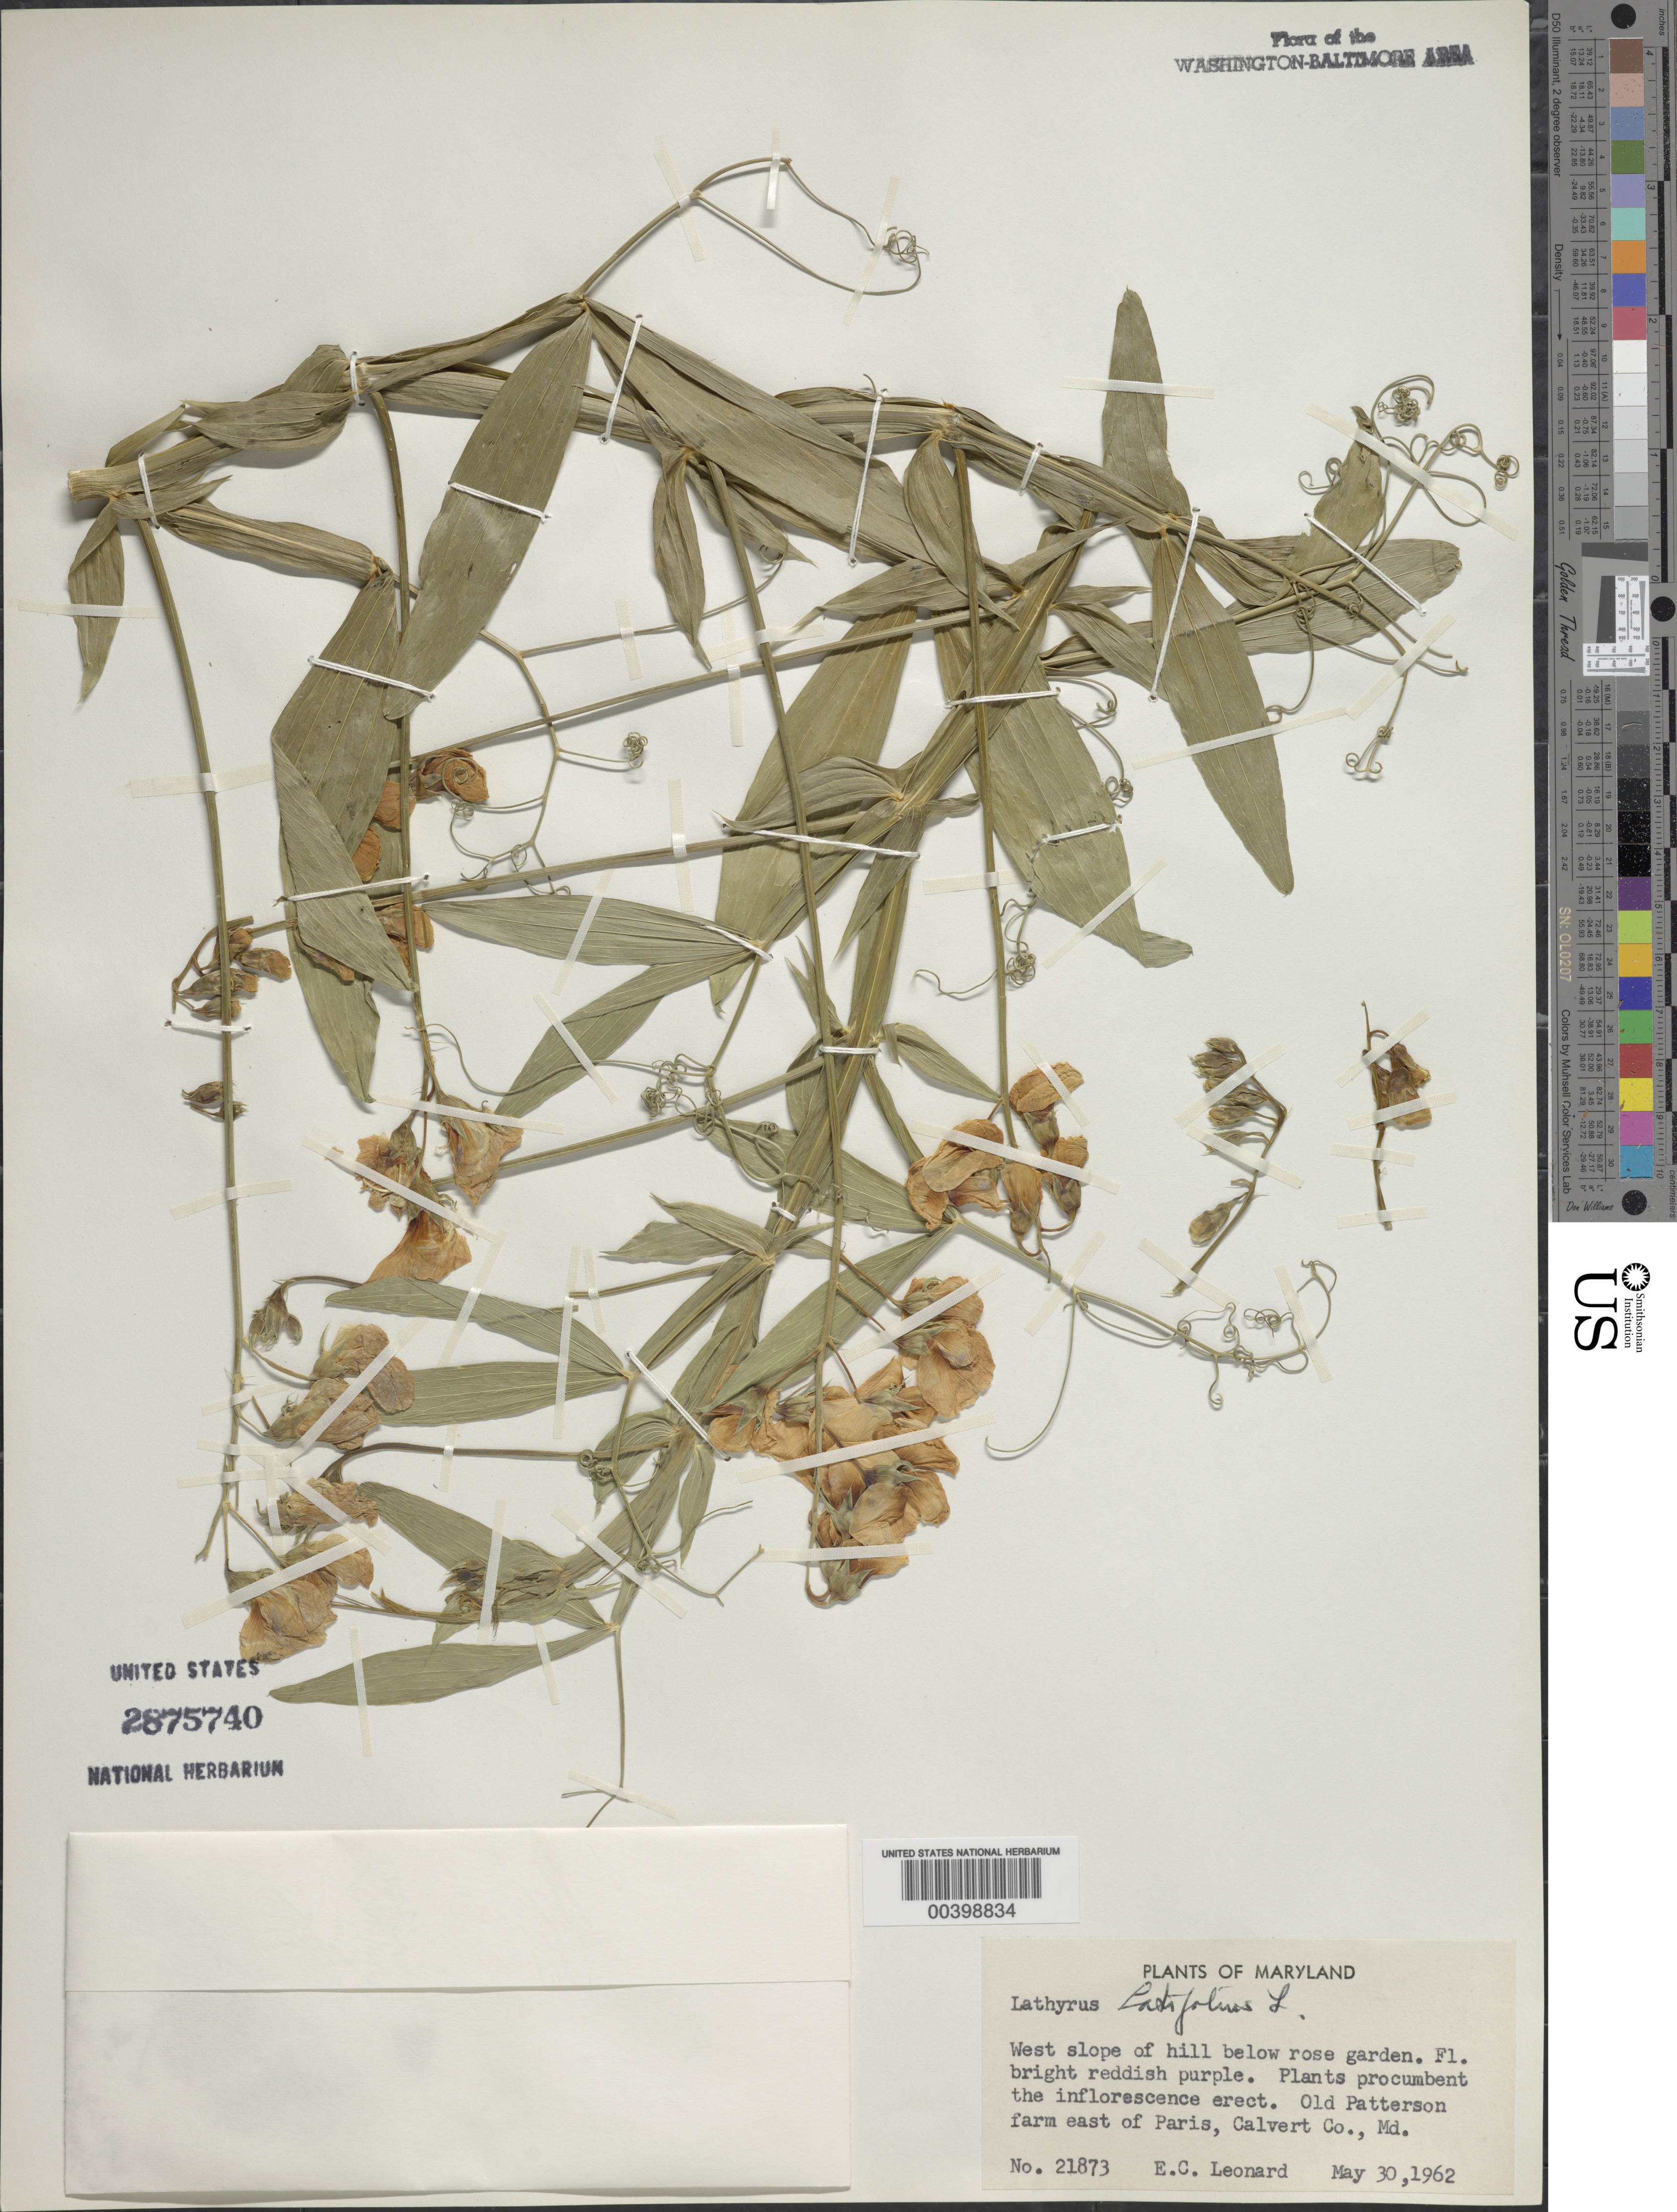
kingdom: Plantae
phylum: Tracheophyta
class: Magnoliopsida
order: Fabales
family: Fabaceae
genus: Lathyrus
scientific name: Lathyrus latifolius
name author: L.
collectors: E. C. Leonard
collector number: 21873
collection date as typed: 30 May 1962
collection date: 1962-05-30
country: United States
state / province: Maryland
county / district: Calvert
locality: Old Patterson Farm, east of Paris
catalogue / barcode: US 2875740